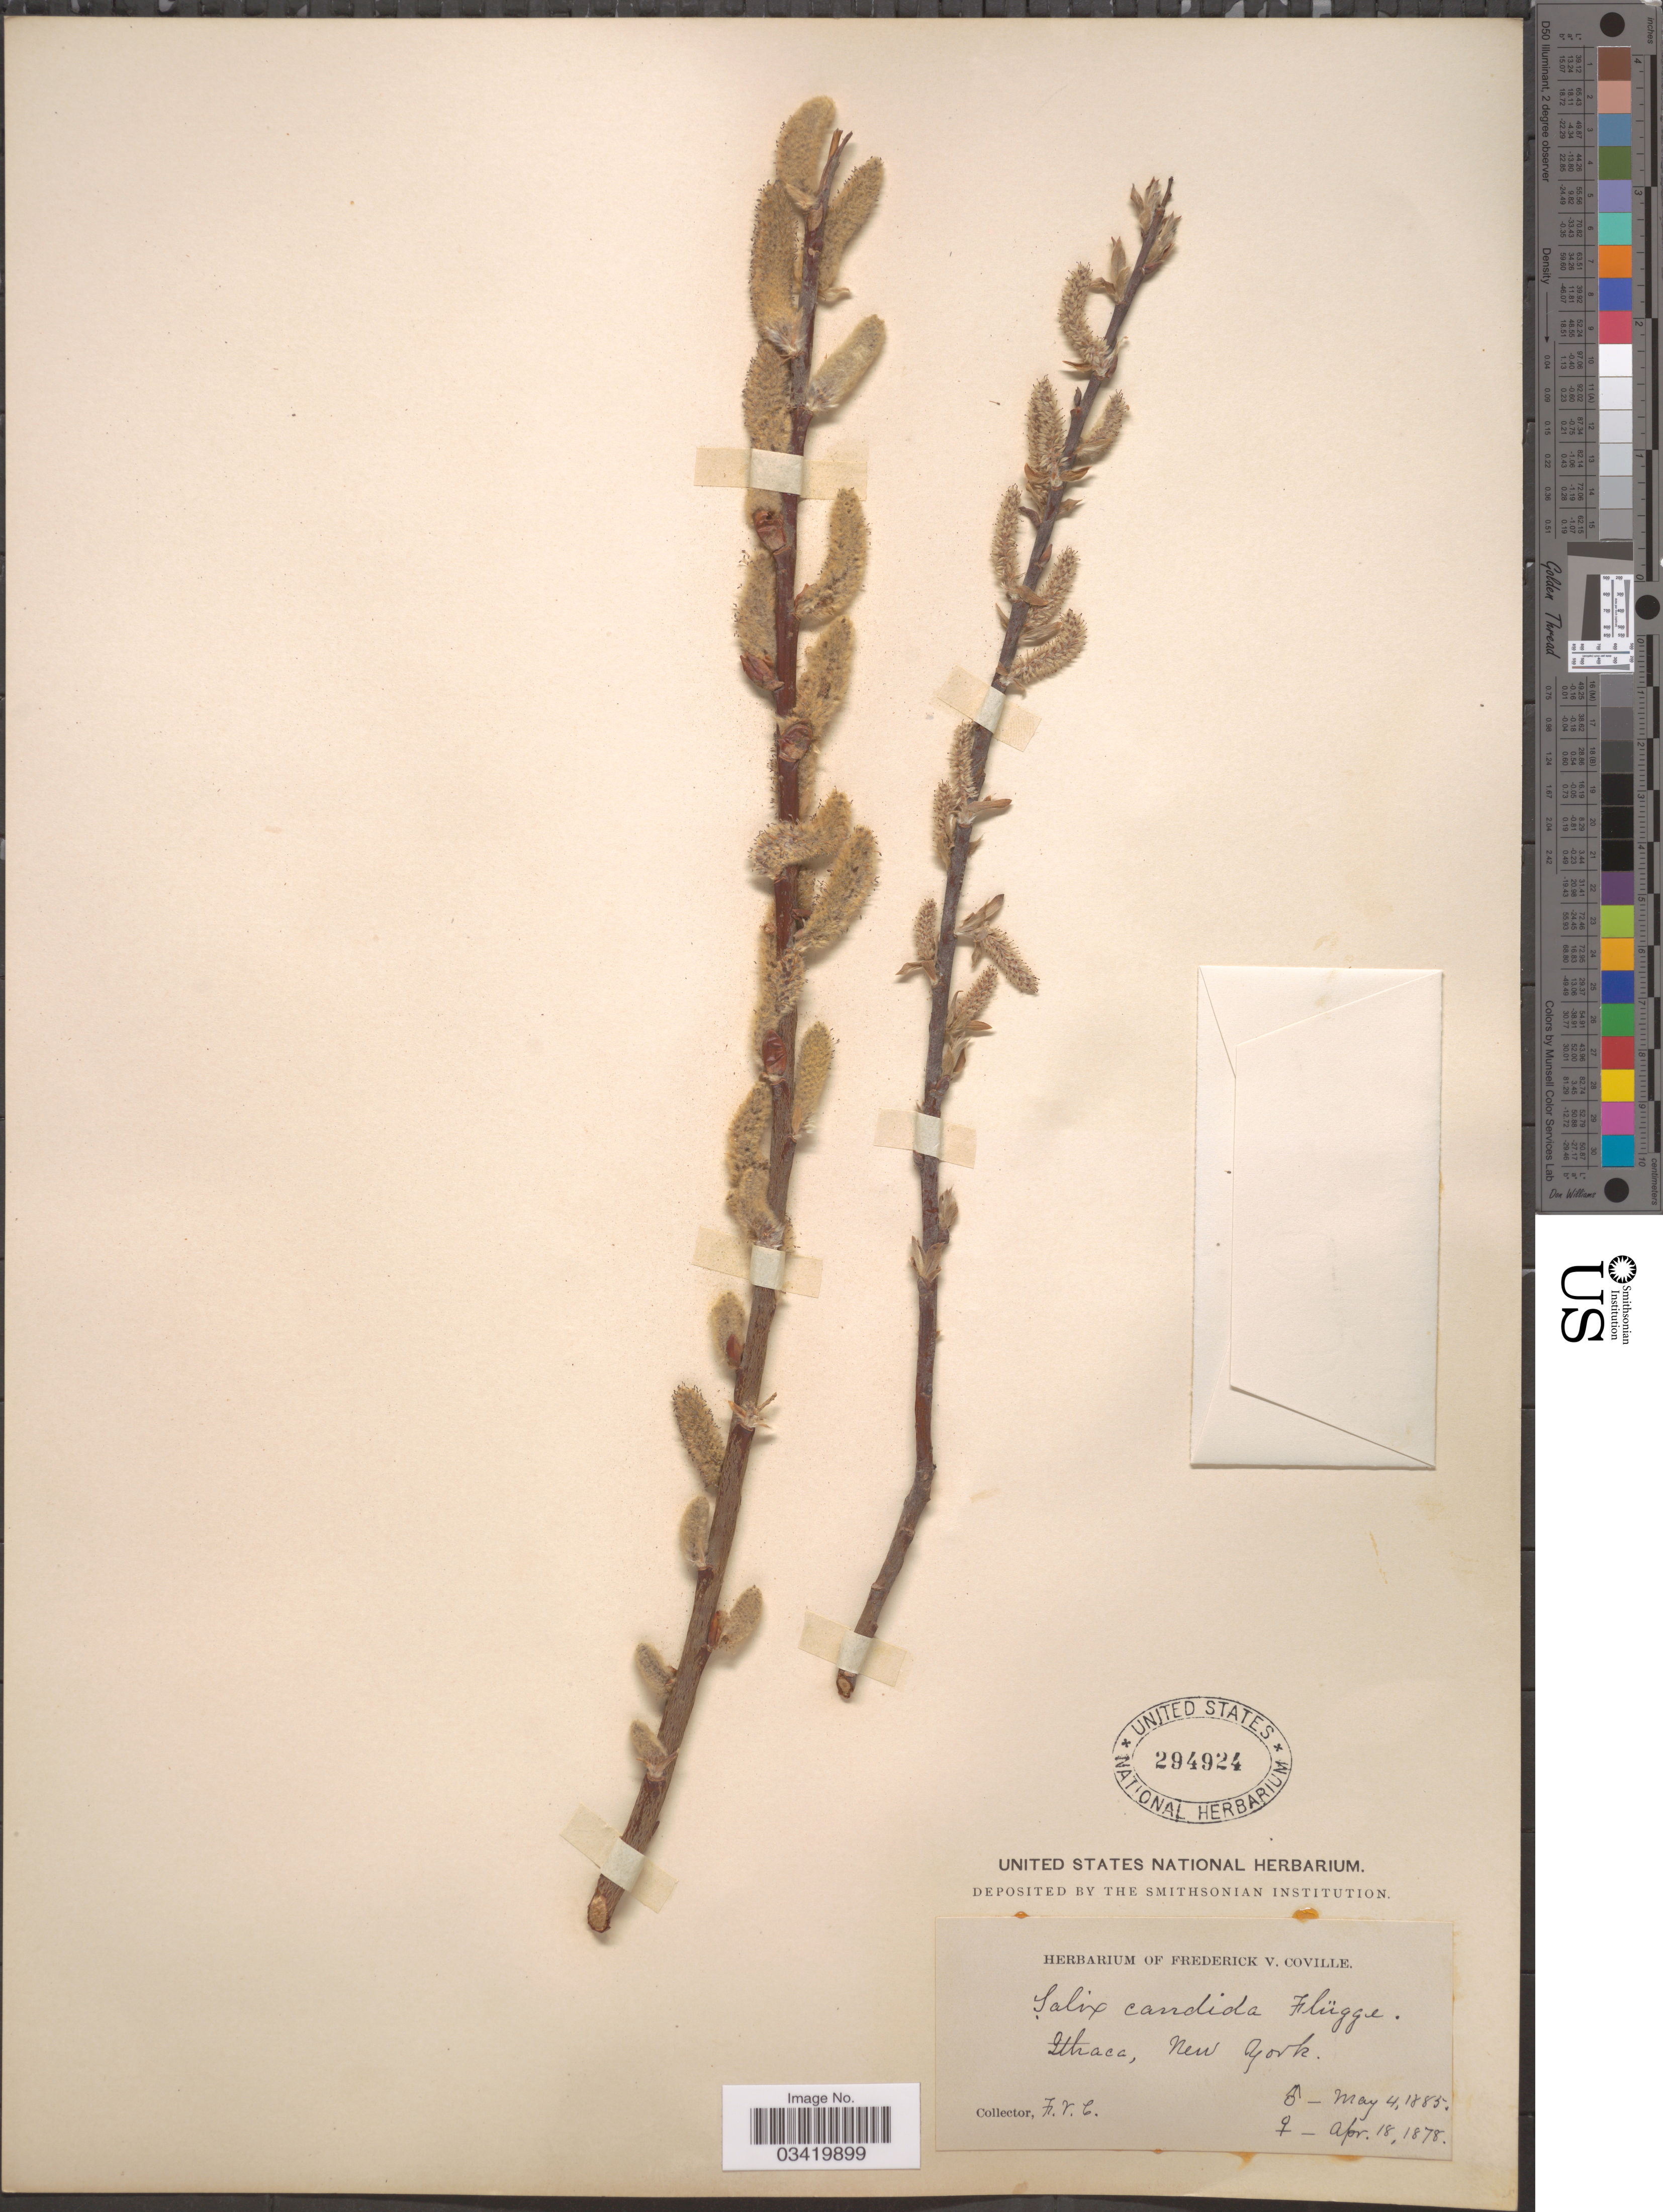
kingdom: Plantae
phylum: Tracheophyta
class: Magnoliopsida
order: Malpighiales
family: Salicaceae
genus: Salix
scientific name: Salix candida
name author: Flüggé ex Willd.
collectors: F. V. Coville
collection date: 1878-04-18/1885-05-04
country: United States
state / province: New York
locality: Ithaca.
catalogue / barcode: US 294924